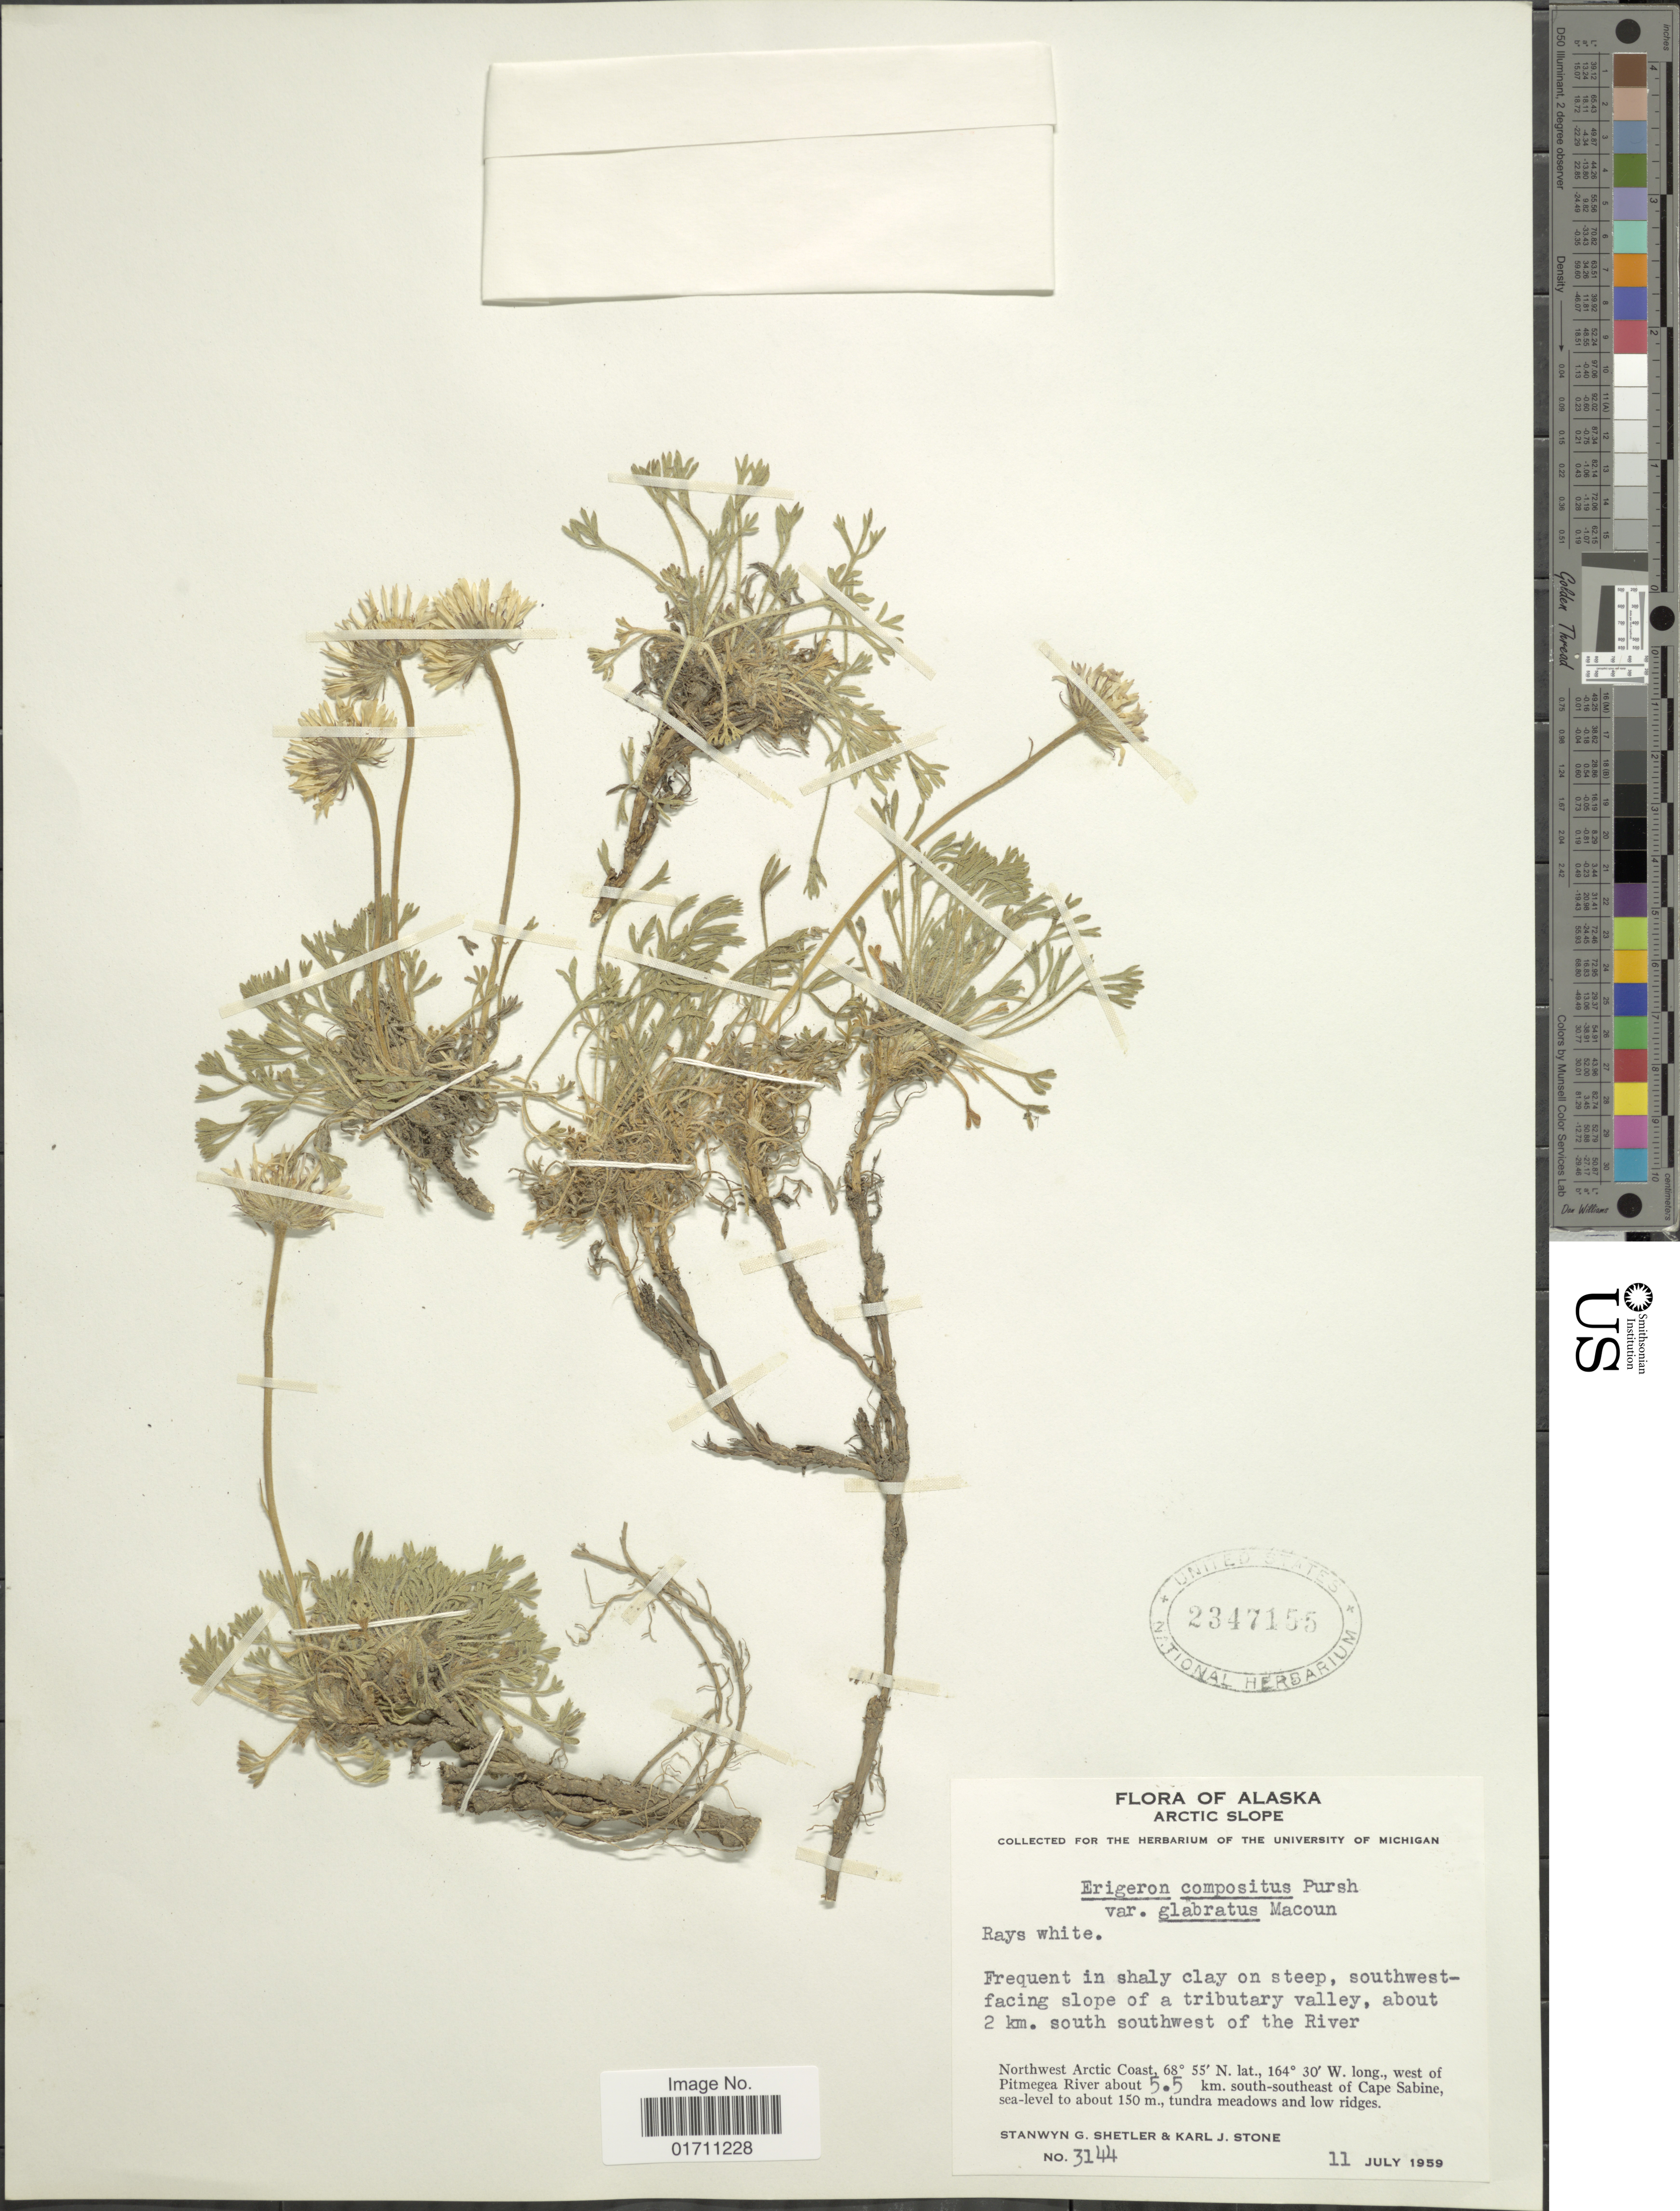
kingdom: Plantae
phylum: Tracheophyta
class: Magnoliopsida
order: Asterales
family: Asteraceae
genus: Erigeron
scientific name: Erigeron compositus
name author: Pursh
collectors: S. Shetler & K. J. Stone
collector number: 3144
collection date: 1959-07-11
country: United States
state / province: Alaska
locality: Arctic Slope, Frequent in shaly clay on steep, southwestfacing slope of a tributary valley, about 2 km. south southwest of the River, Northwest Arctic Coast, west of Pitmegea River about 5.5 km. south-southeast of Cape Sabine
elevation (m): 150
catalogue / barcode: US 2347155